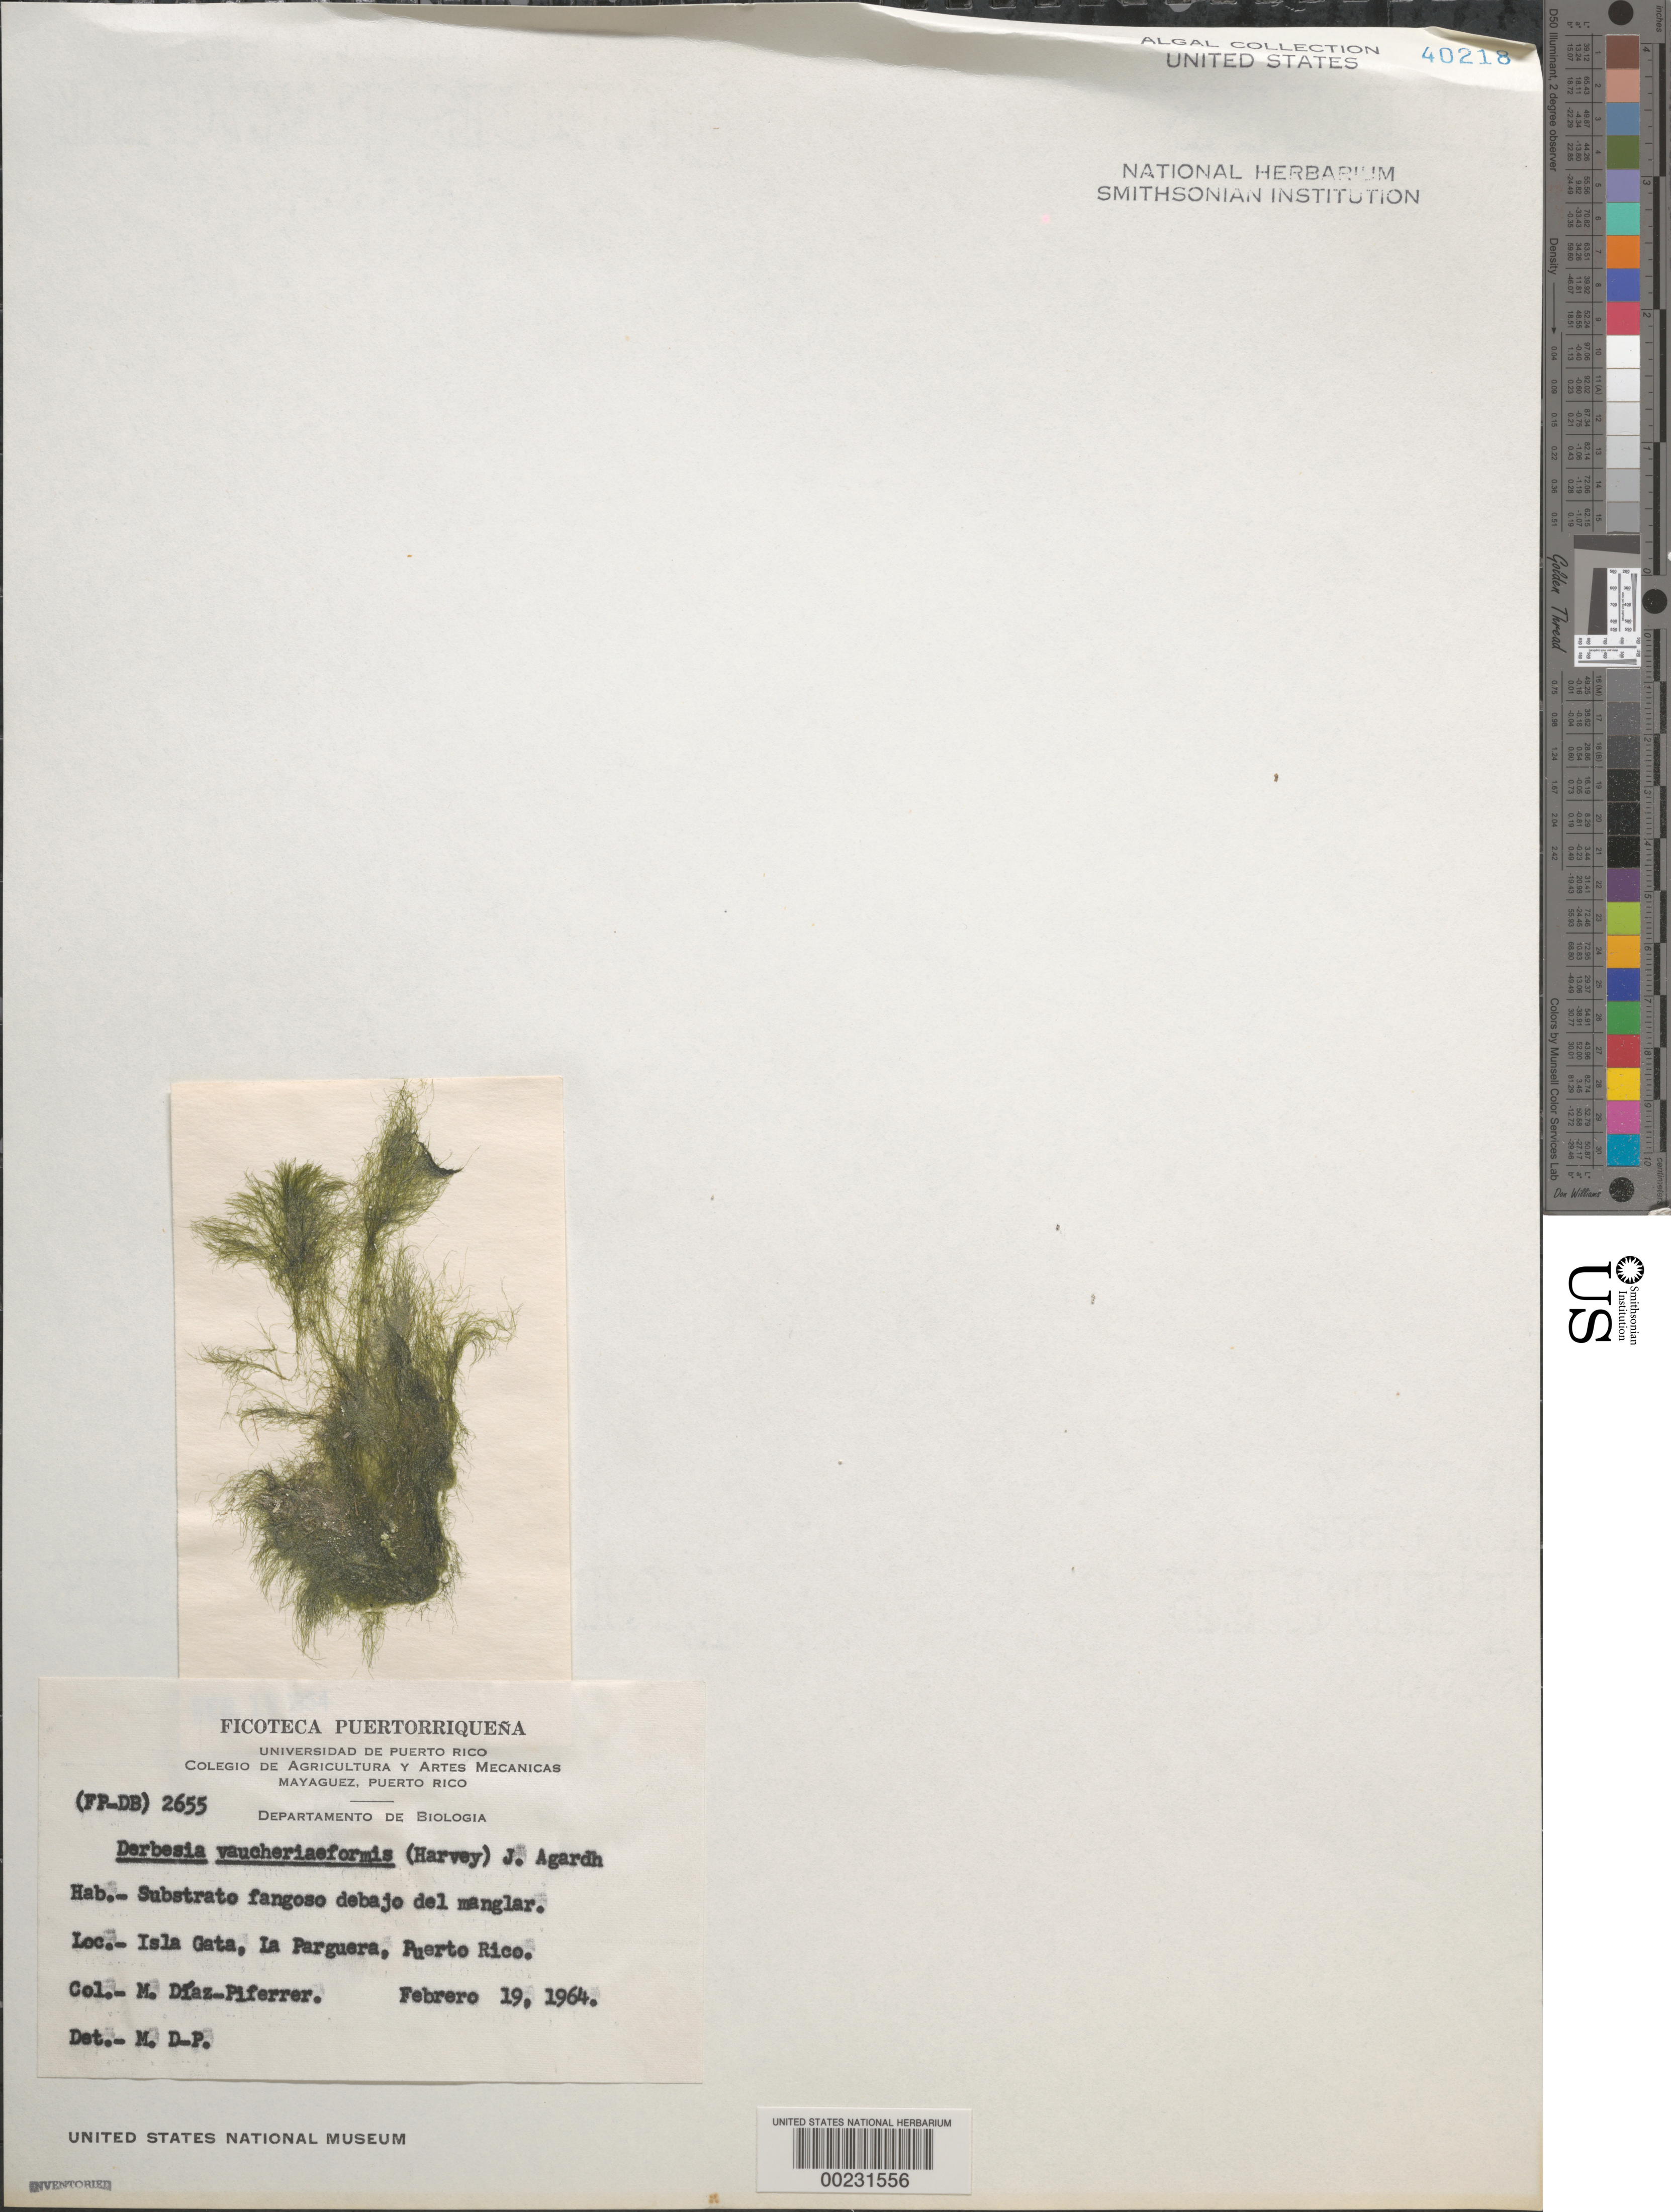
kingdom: Plantae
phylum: Chlorophyta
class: Ulvophyceae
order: Bryopsidales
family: Derbesiaceae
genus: Derbesia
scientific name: Derbesia vaucheriaeformis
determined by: Diaz-Piferrer, M.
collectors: M. Diaz-Piferrer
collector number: (fp-db) 2655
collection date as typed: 19 Feb 1964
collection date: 1964-02-19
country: Puerto Rico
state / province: Lajas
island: Isla Gata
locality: La Parguera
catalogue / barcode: US 40218